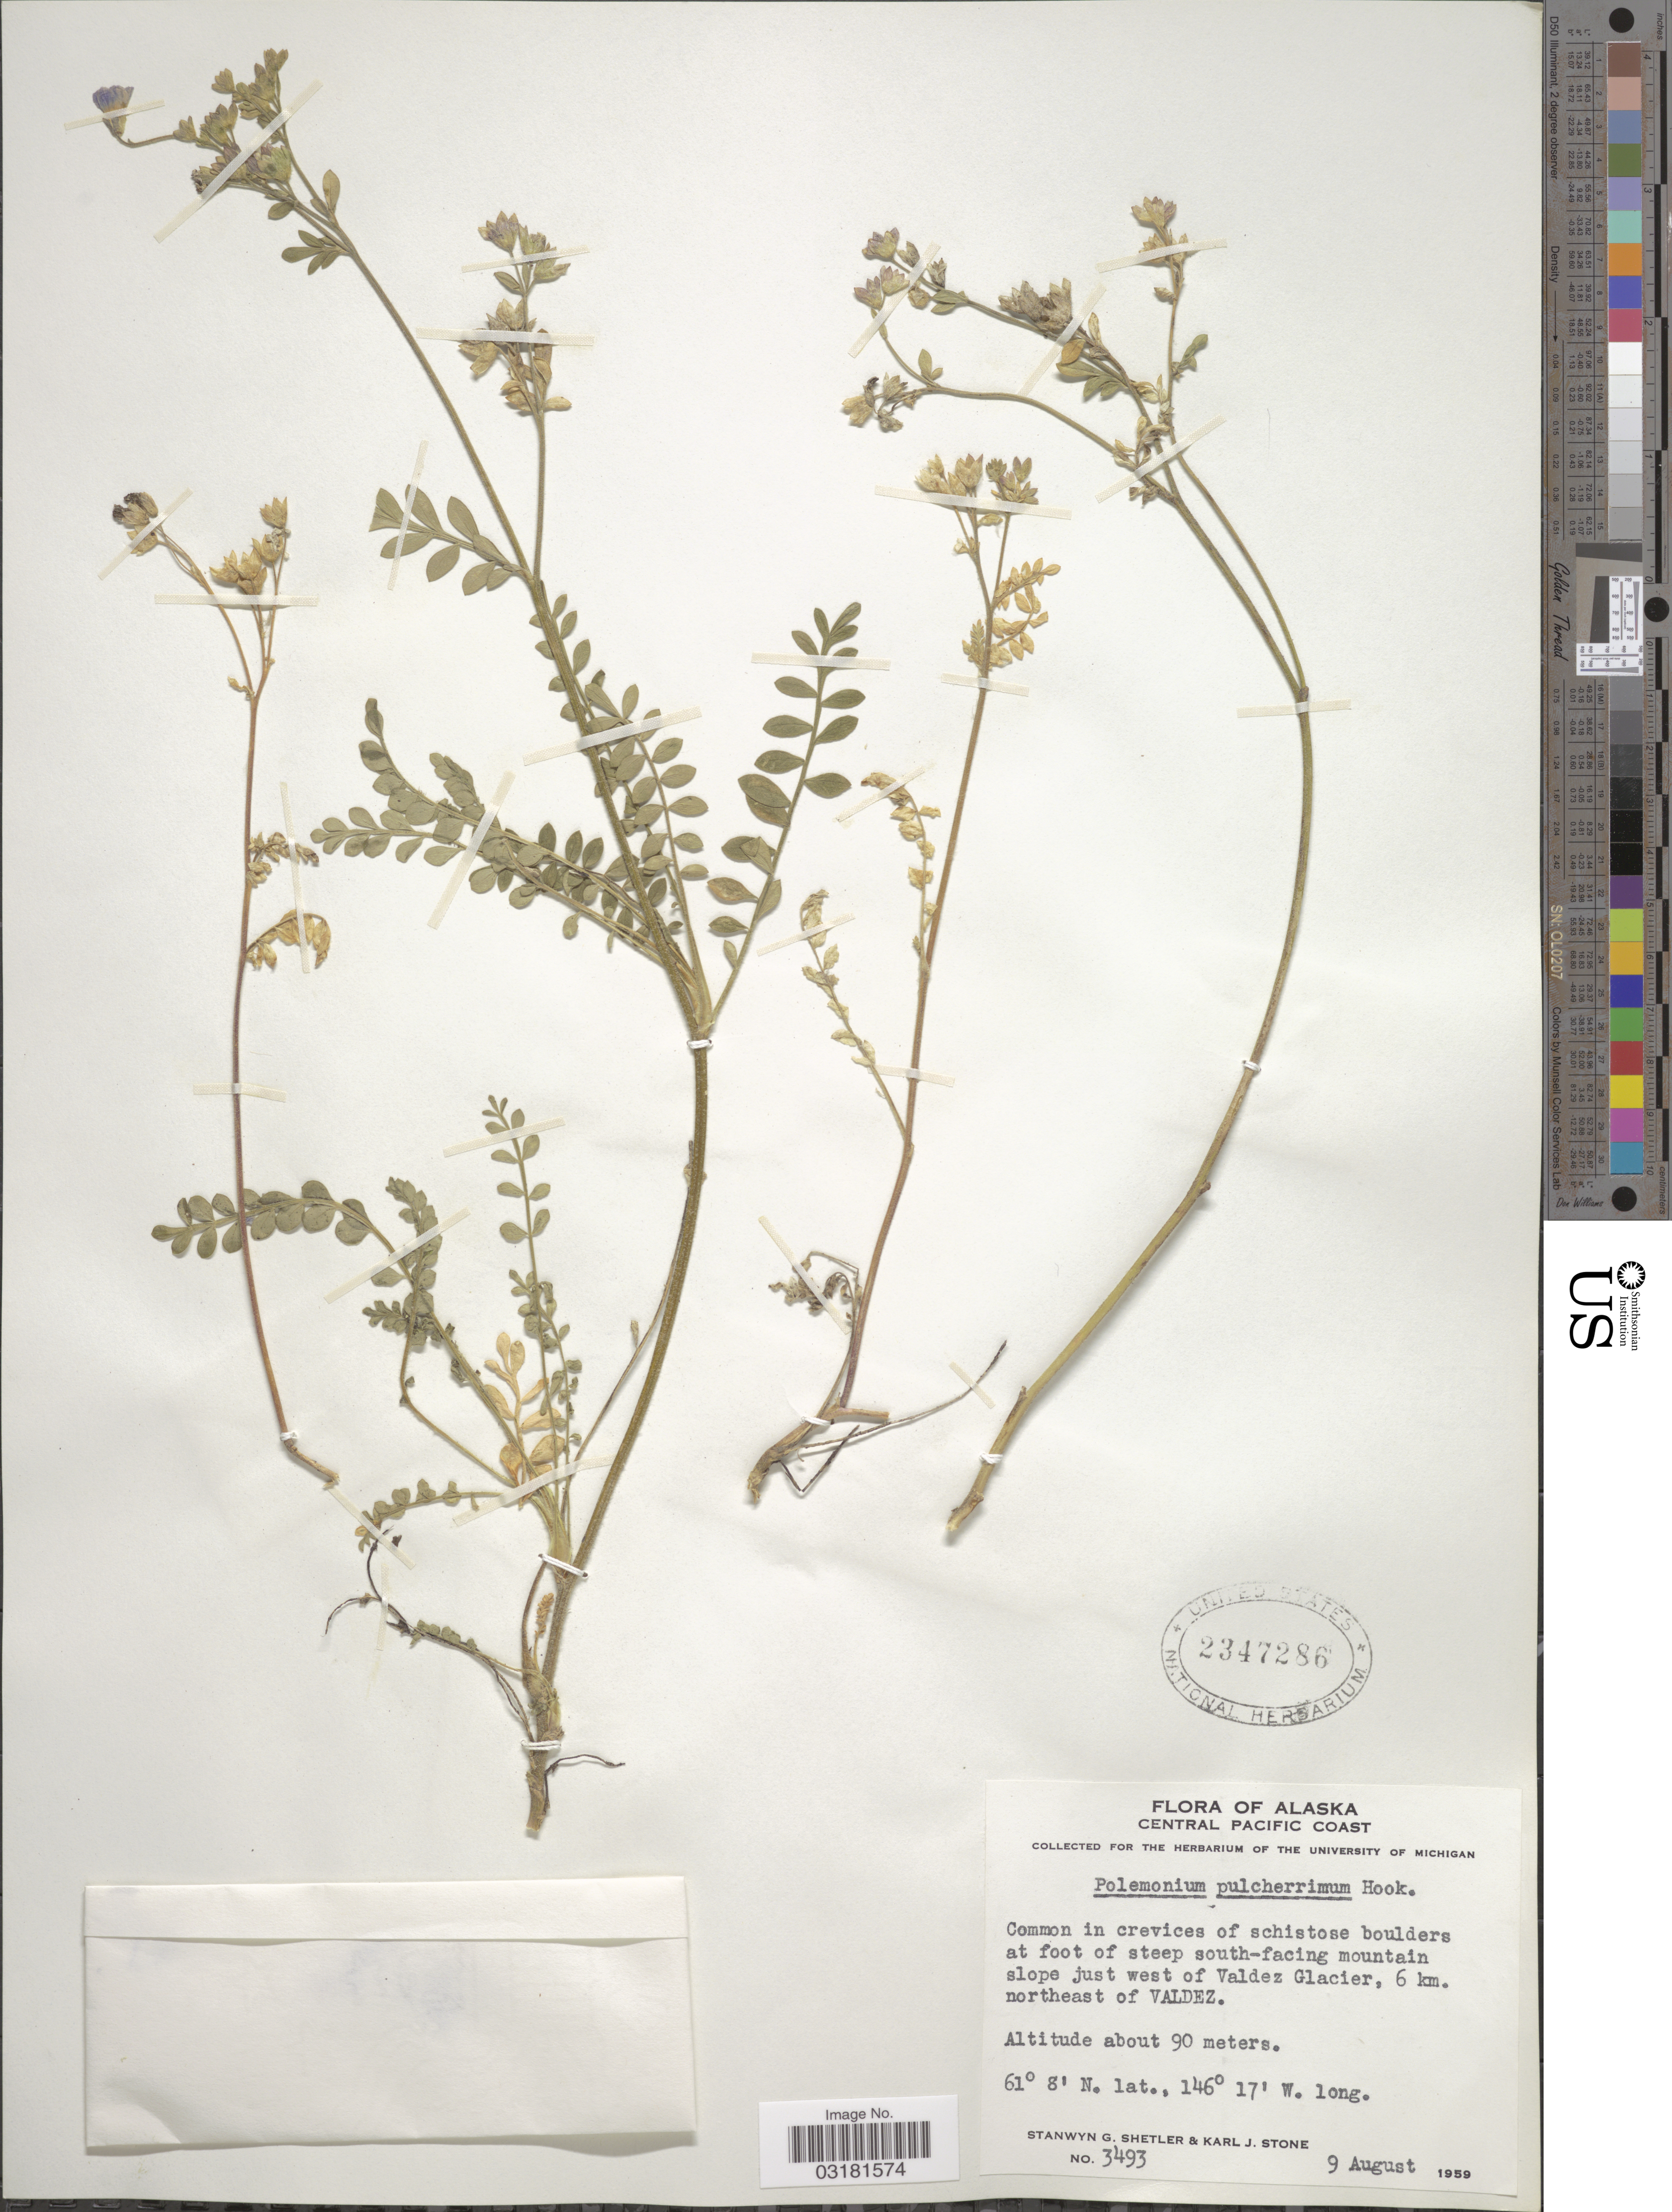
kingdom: Plantae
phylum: Tracheophyta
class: Magnoliopsida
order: Ericales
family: Polemoniaceae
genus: Polemonium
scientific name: Polemonium pulcherrimum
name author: Hook.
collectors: S. Shetler & K. J. Stone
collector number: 3493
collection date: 1959-08-09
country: United States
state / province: Alaska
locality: Central Pacific Coast, Common in crevices of schistose boulders at foot of steep south-facing mountain slopes just west of Valdez Glacier, 6 km. northeast of Valdez.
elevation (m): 90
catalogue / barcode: US 2347286